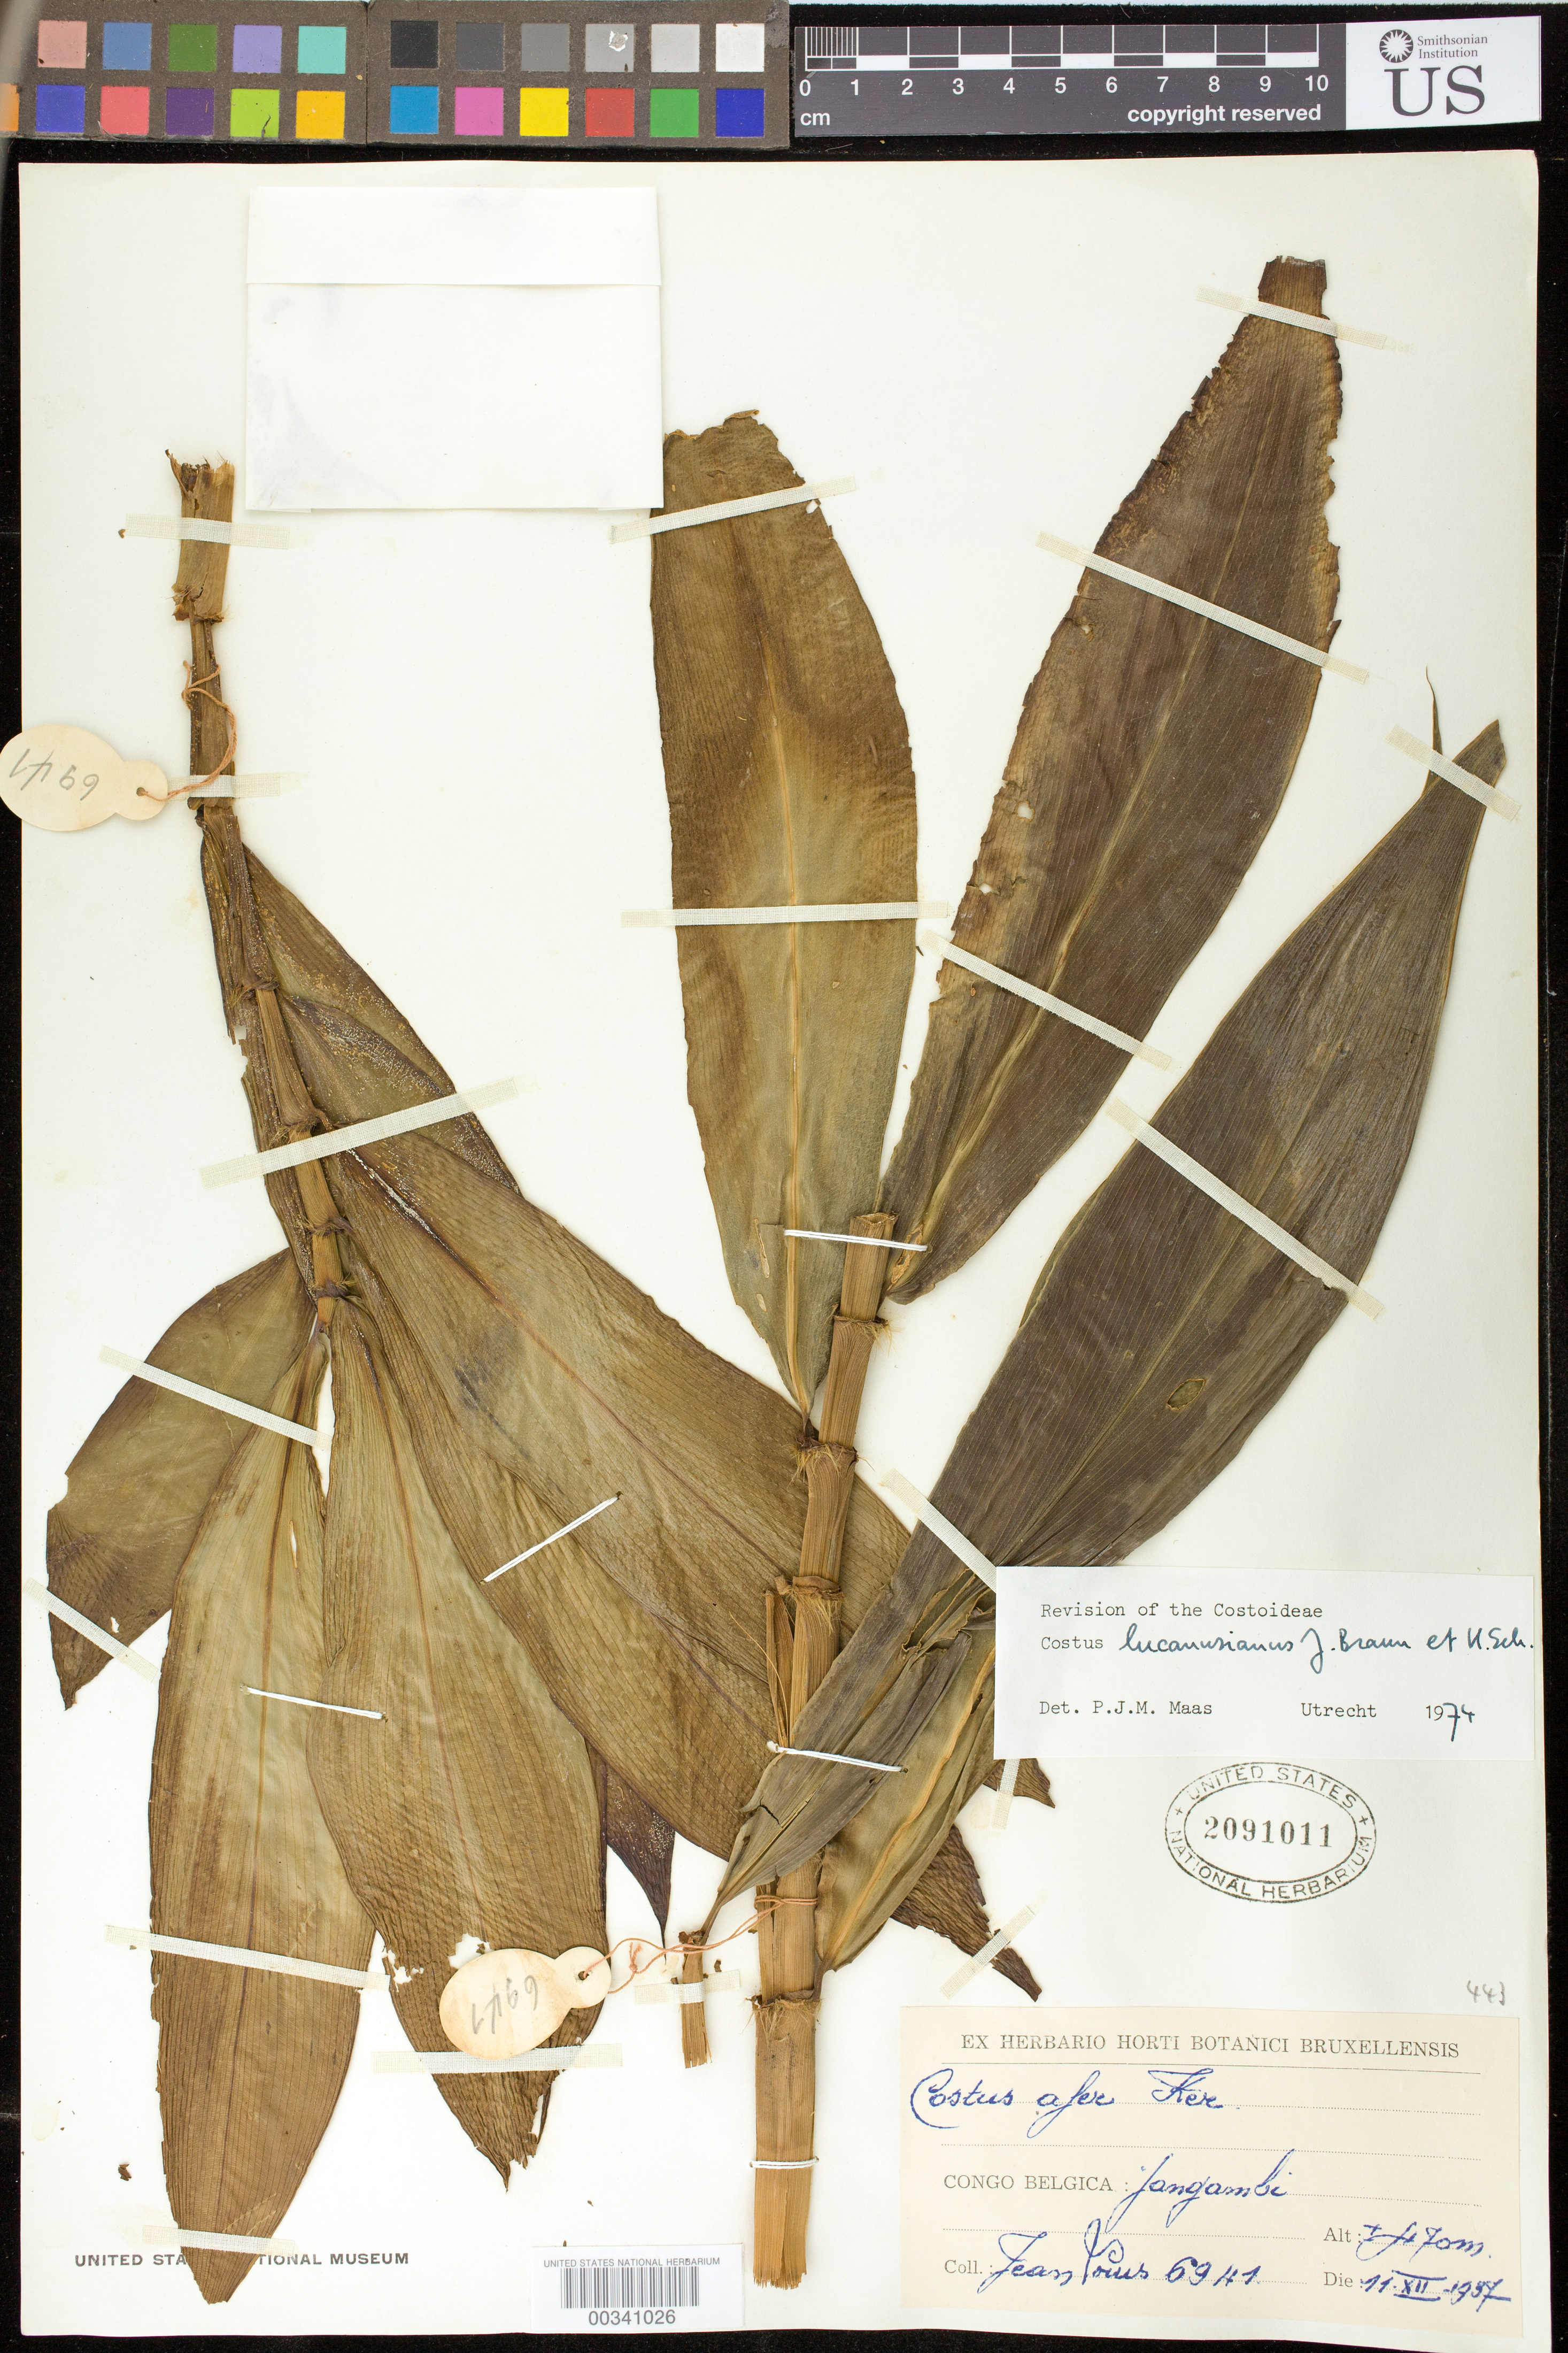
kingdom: Plantae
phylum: Tracheophyta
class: Liliopsida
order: Zingiberales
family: Costaceae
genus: Costus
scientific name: Costus lucanusianus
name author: J. Braun & K. Schum.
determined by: Maas, Paul J. M.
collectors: J. Louis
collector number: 6947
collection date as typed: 11 Dec 1937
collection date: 1937-12-11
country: Congo, Democratic Republic of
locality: Congo belgica: jangambi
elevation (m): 70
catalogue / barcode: US 2091011